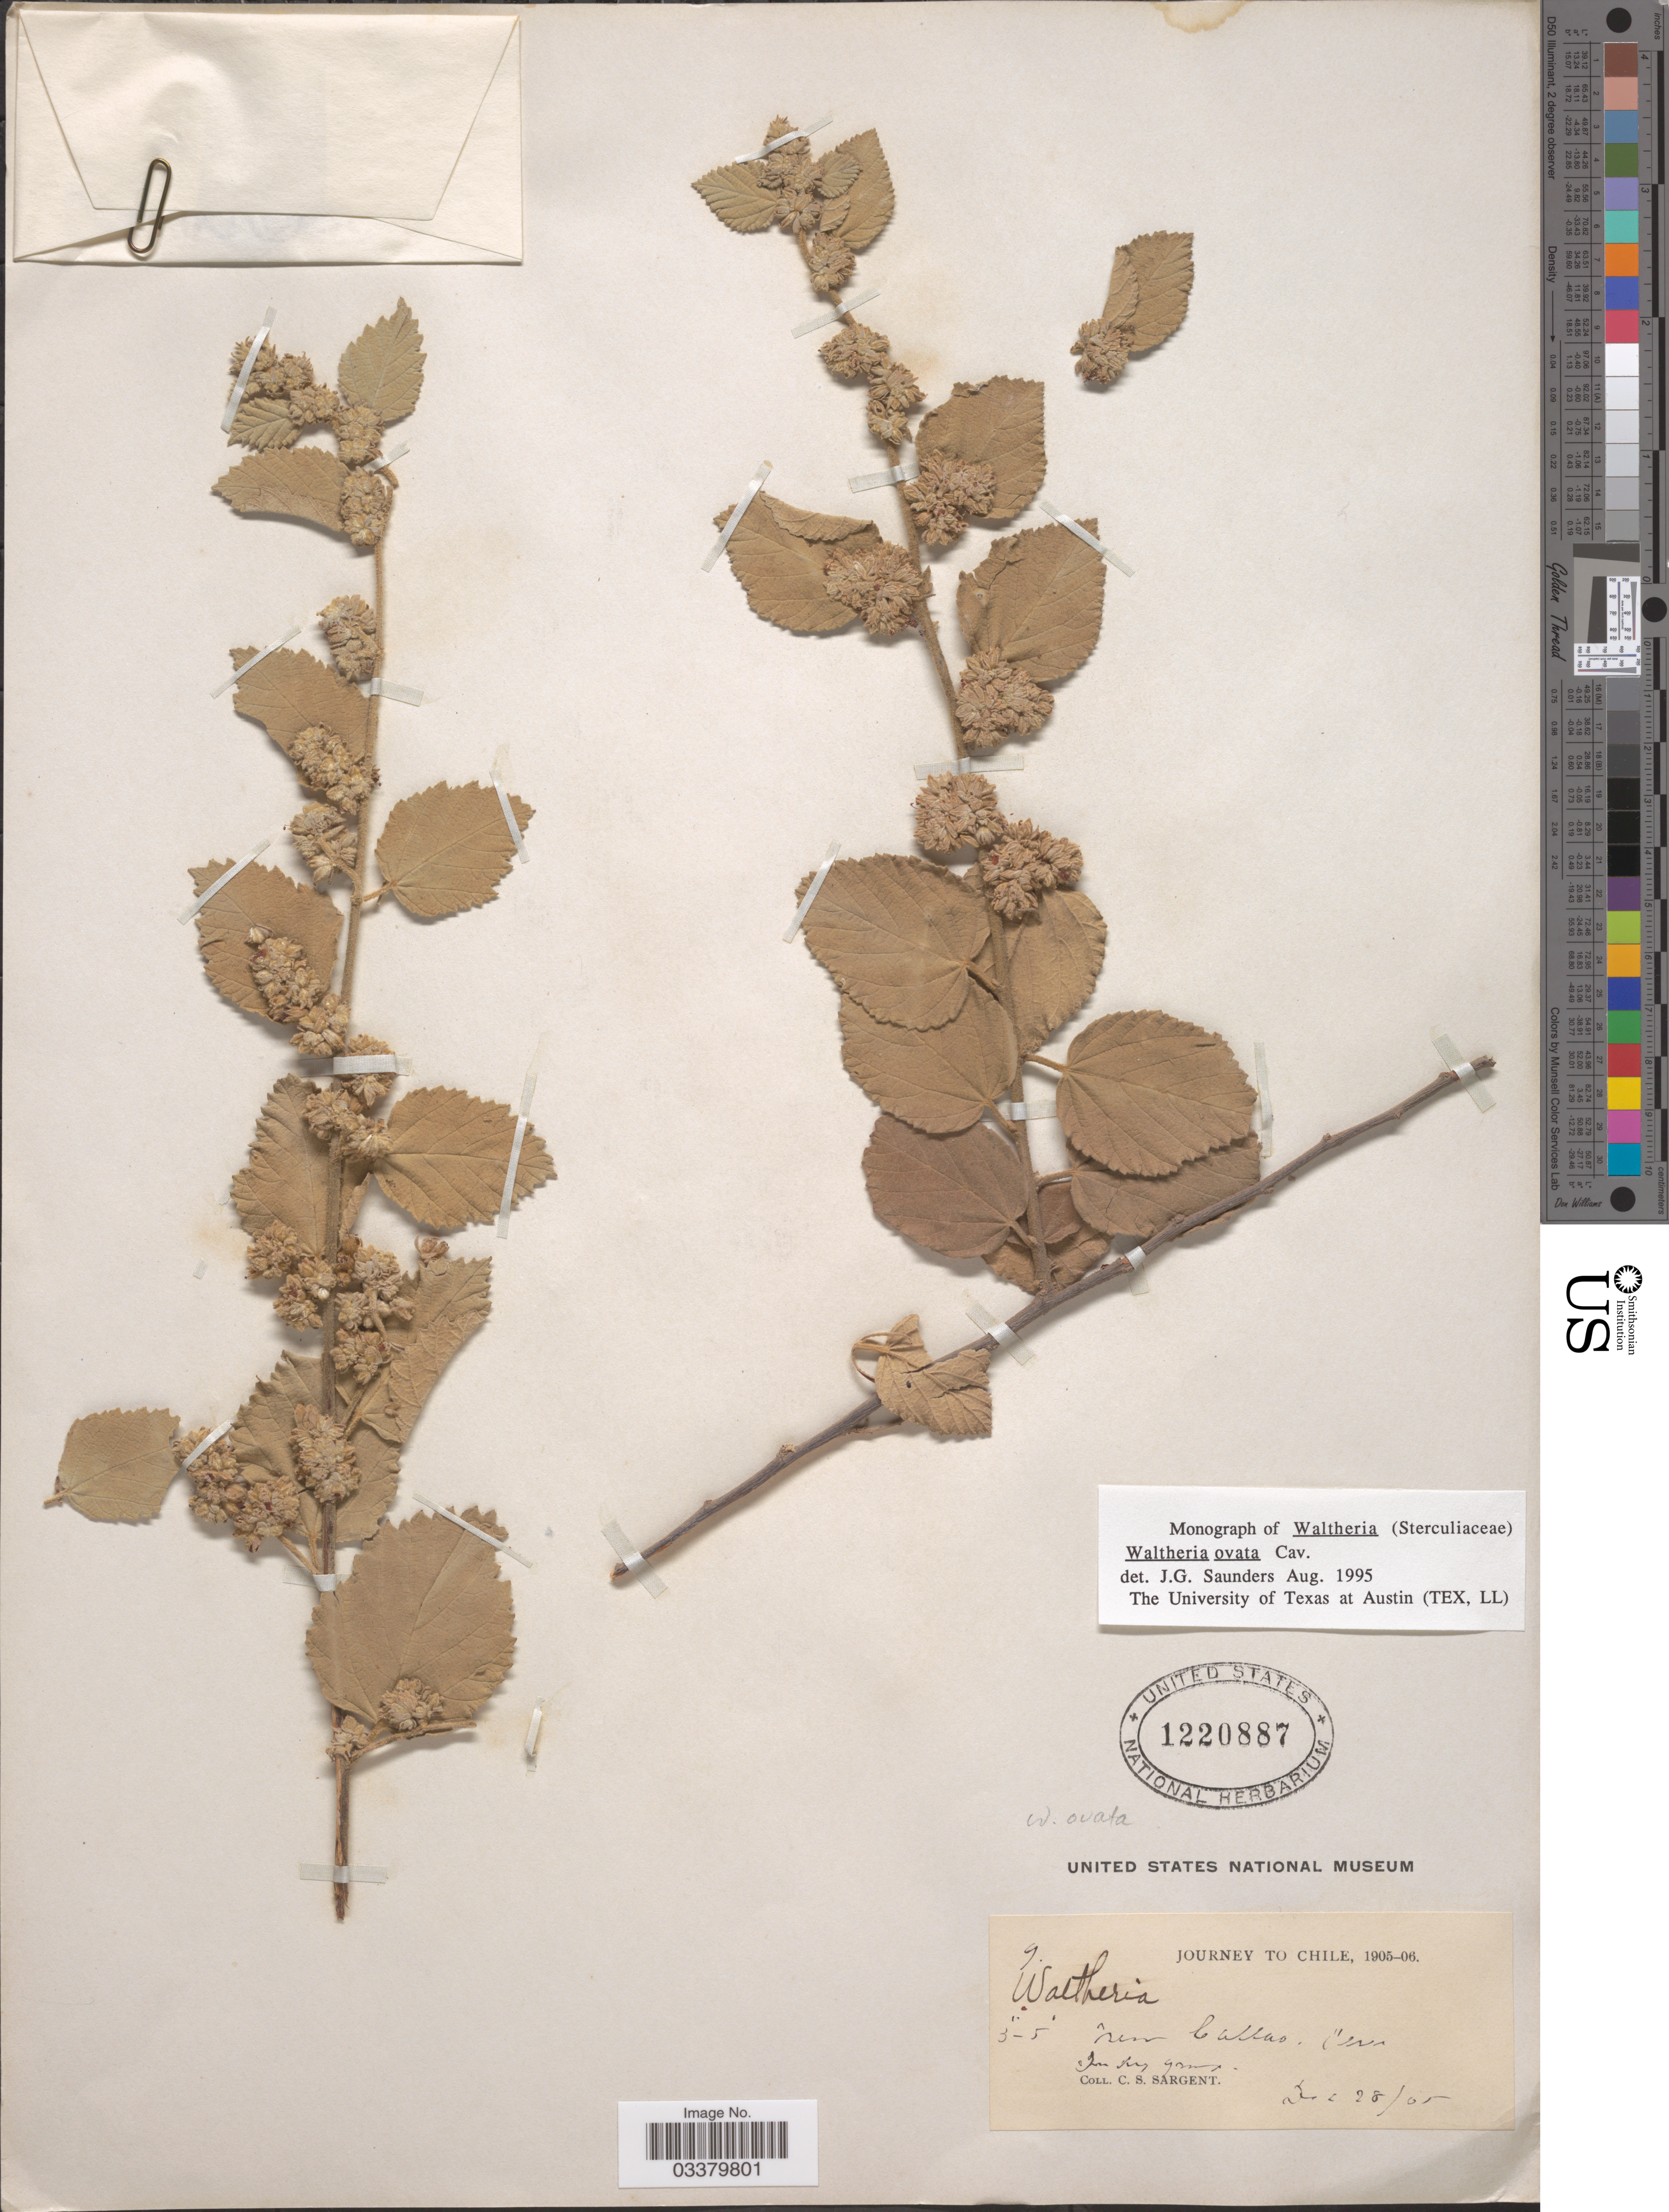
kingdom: Plantae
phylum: Tracheophyta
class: Magnoliopsida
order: Malvales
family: Malvaceae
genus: Waltheria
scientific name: Waltheria ovata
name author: Cav.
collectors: C. S. Sargent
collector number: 9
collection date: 1905-12-28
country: Peru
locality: Journey to Chile. Near Callao.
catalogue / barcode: US 1220887